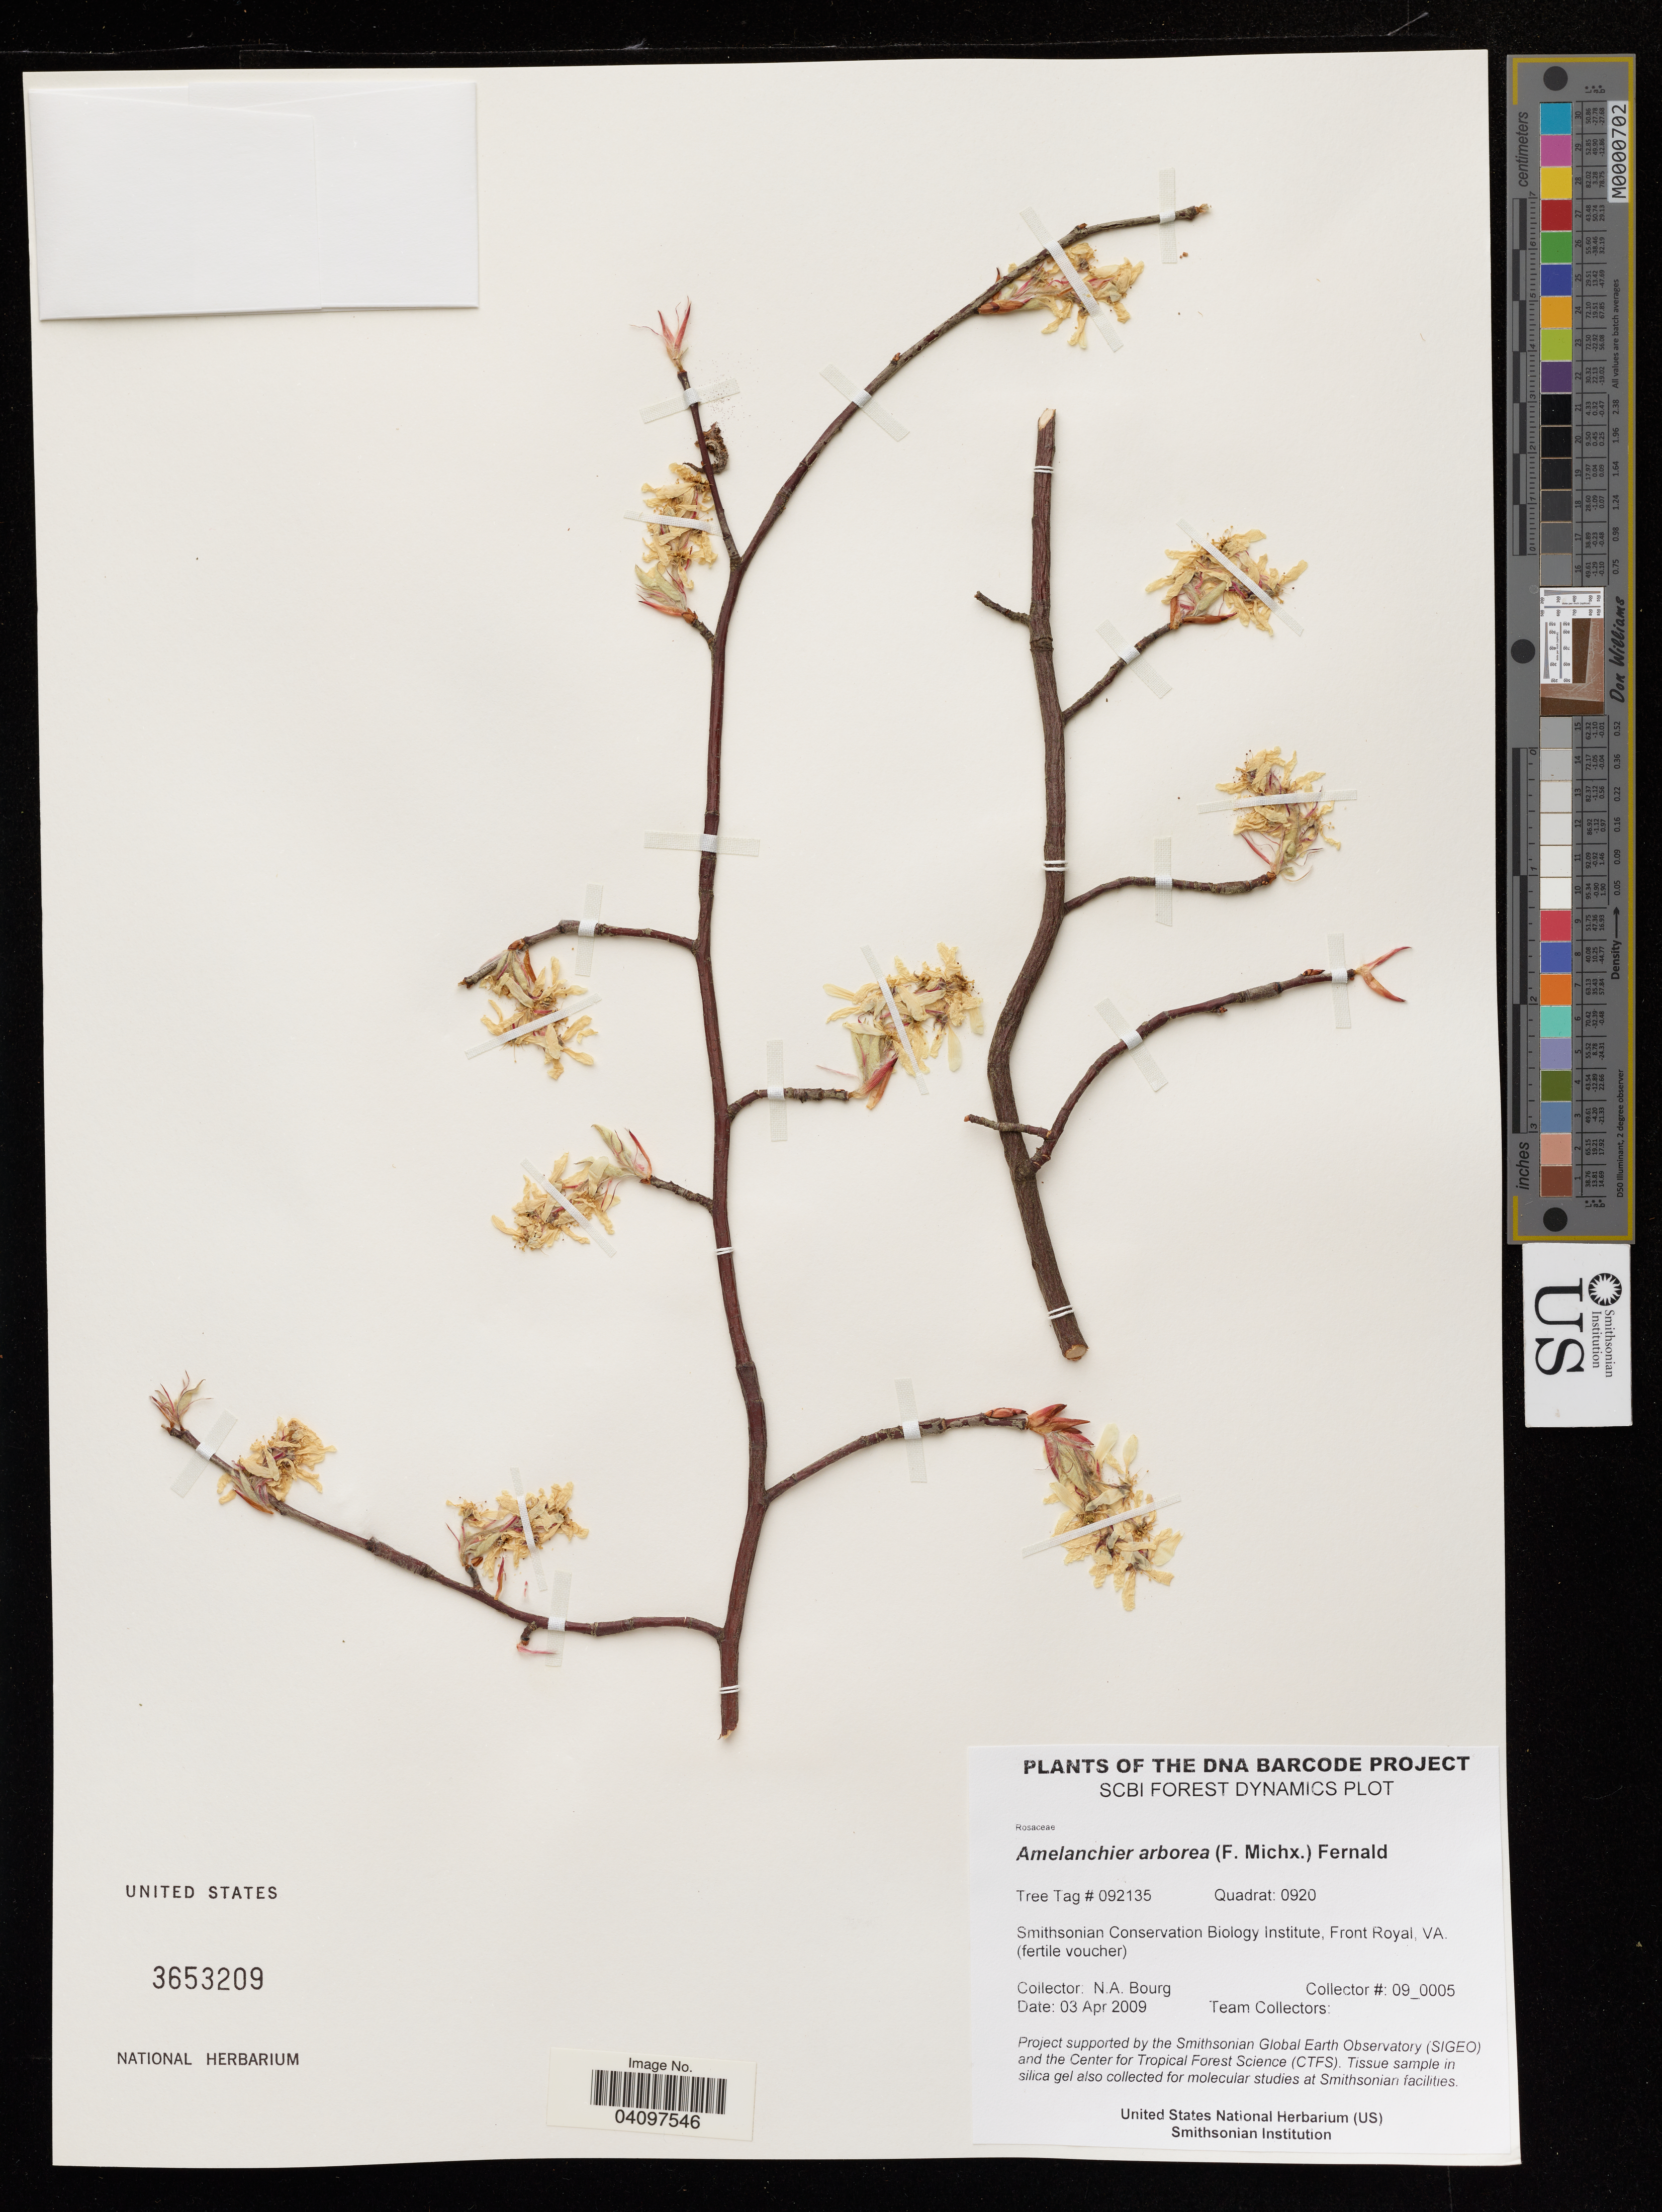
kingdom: Plantae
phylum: Tracheophyta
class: Magnoliopsida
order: Rosales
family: Rosaceae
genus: Amelanchier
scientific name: Amelanchier arborea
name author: (F. Michx.) Fernald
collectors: N. A. Bourg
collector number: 09_0005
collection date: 2009-04-03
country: United States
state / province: Virginia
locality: Smithsonian Conservation Biology Institute, Front Royal.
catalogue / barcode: US 3653209